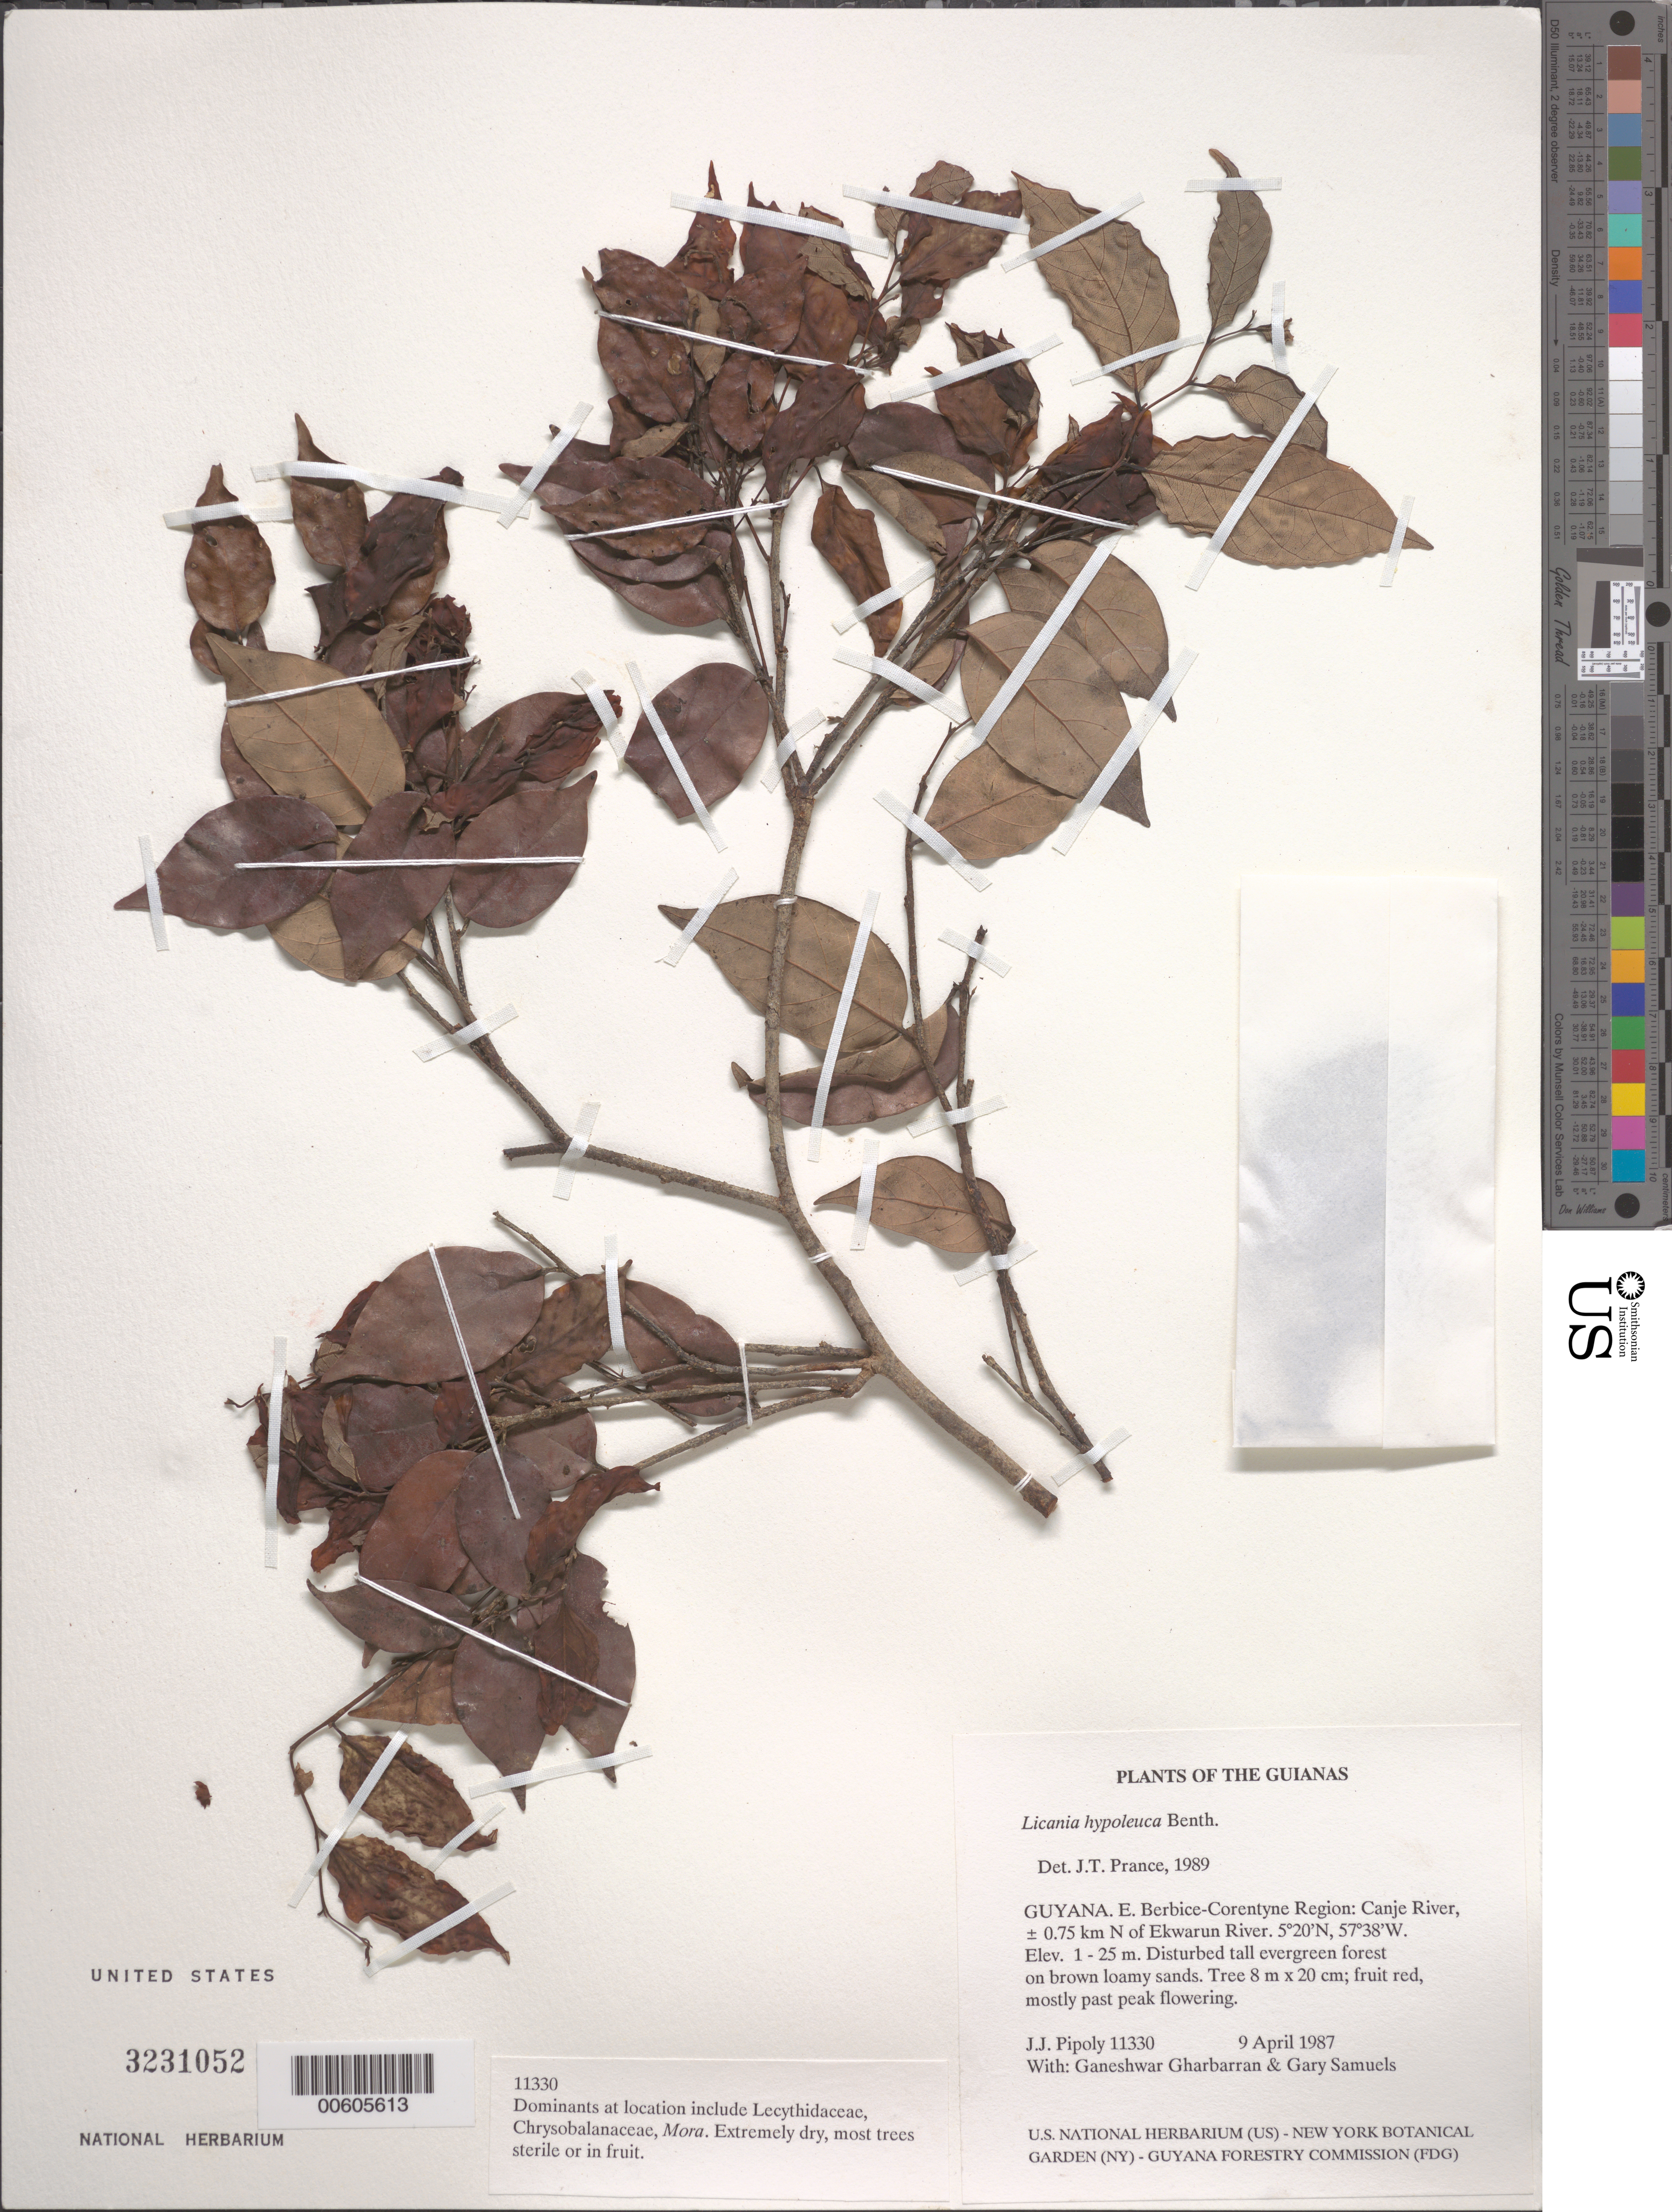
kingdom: Plantae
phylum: Tracheophyta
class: Magnoliopsida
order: Malpighiales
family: Chrysobalanaceae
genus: Licania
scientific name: Licania hypoleuca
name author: Benth.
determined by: Prance, G. T.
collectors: J. J. Pipoly, G. Gharbarran & G. Samuels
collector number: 11330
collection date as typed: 9 April 1987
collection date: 1987-04-09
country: Guyana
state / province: E. Berbice-Corentyne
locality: Canje River, ± 0.75 km N of Ekwarun River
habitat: Disturbed tall evergreen forest on brown loamy sands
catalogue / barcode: US 3231052